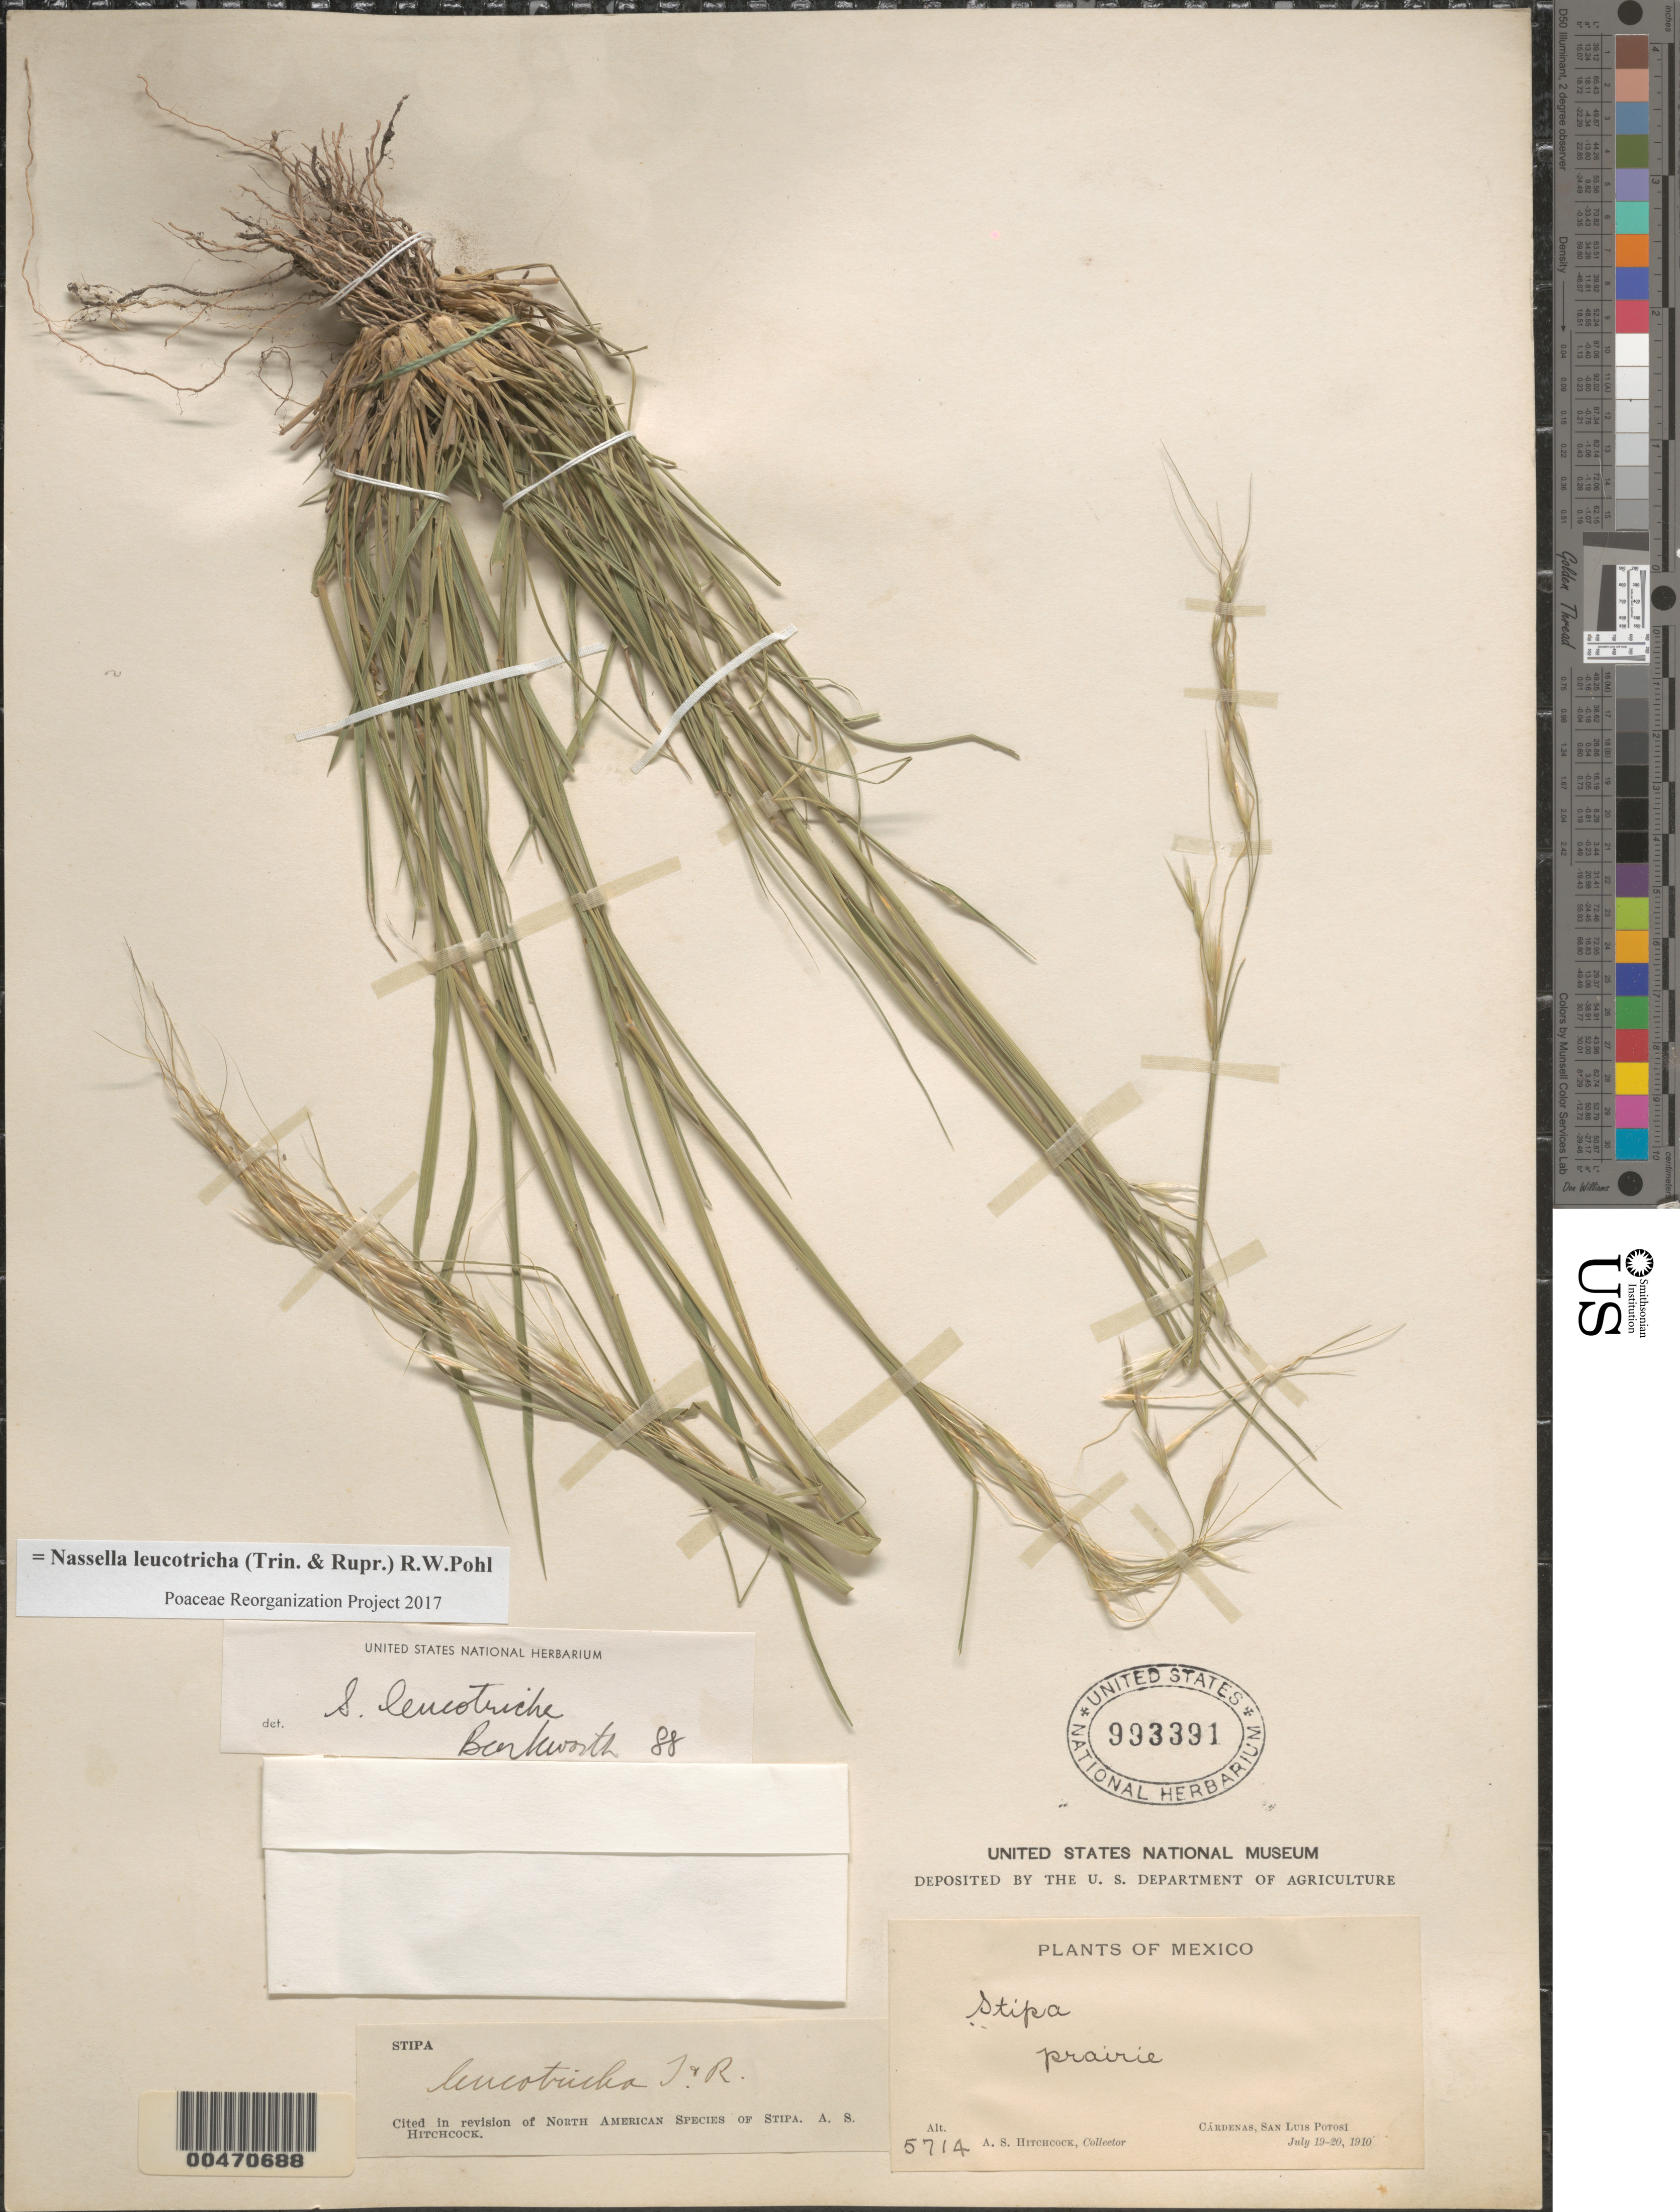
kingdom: Plantae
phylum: Tracheophyta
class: Liliopsida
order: Poales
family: Poaceae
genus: Nassella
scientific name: Nassella leucotricha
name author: (Trin. & Rupr.) R.W. Pohl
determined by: Poaceae Reorganization Project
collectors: A. S. Hitchcock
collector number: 5714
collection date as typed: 19 Jul 1910 to 20 Jul 1910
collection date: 1910-07-19/1910-07-20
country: Mexico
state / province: San Luis Potosi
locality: Cárdenas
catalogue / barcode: US 993391